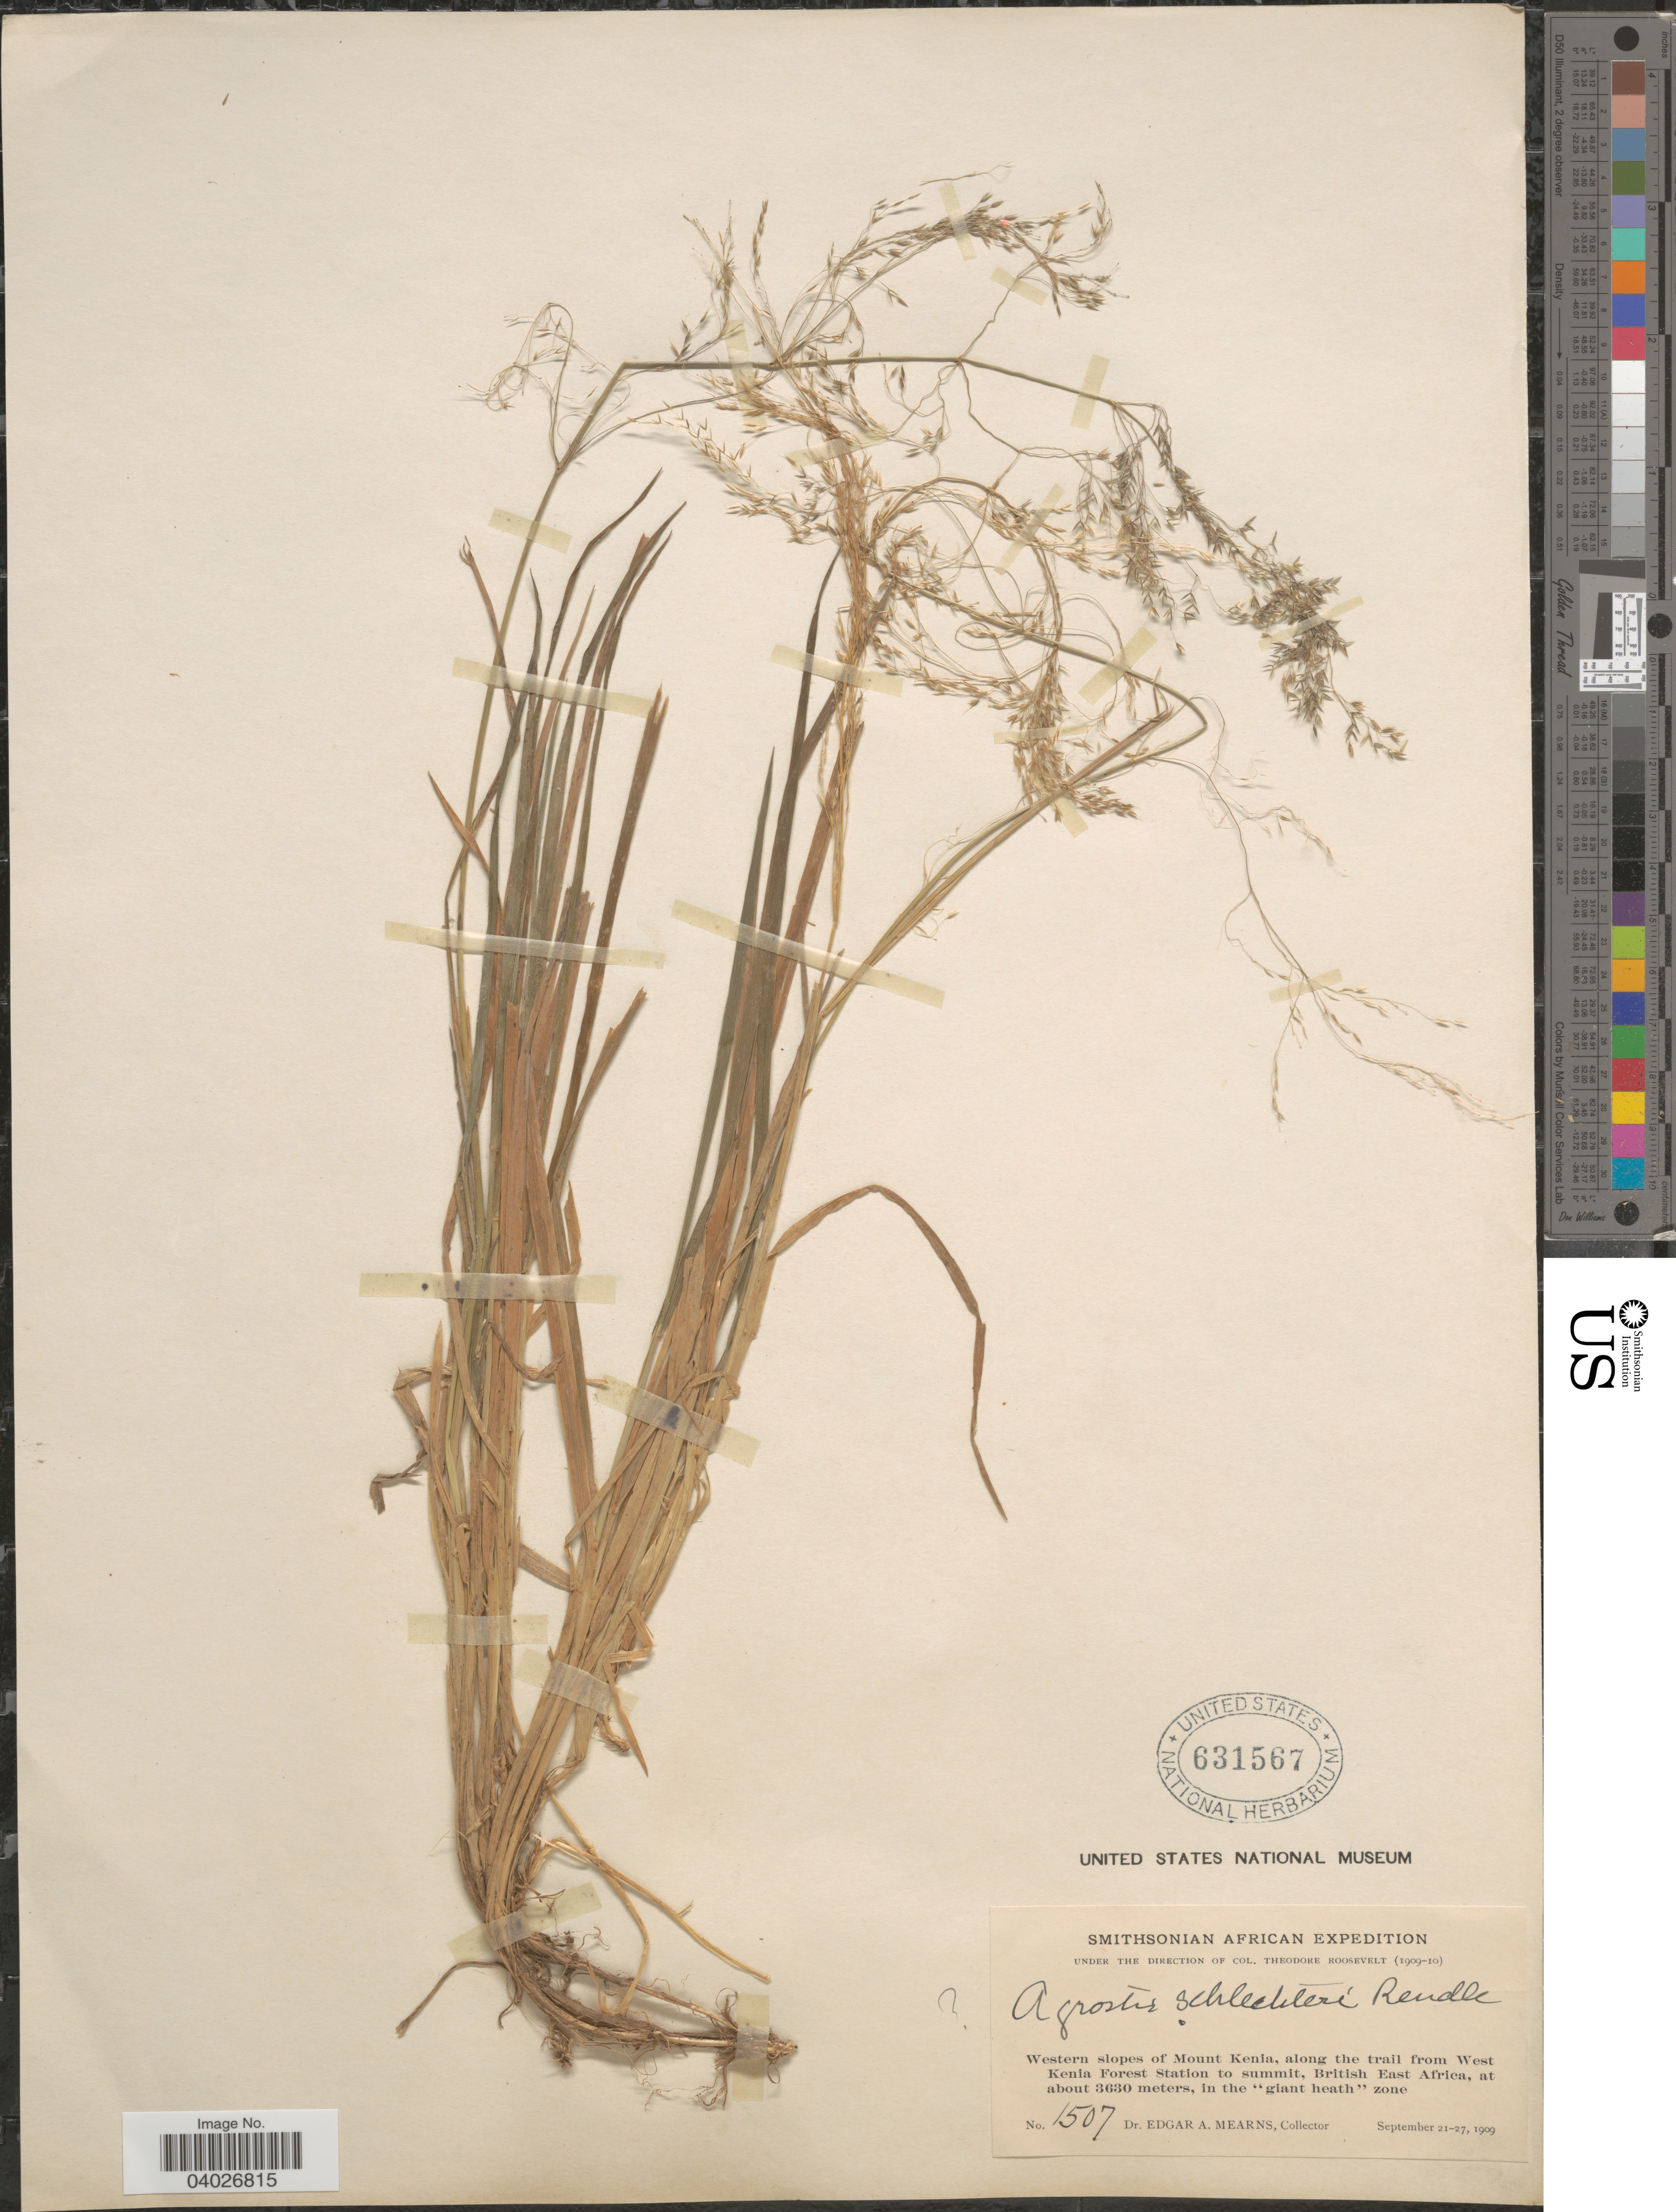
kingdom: Plantae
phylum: Tracheophyta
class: Liliopsida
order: Poales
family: Poaceae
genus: Agrostis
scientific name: Agrostis sp.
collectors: E. A. Mearns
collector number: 1507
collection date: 1909-09-21/1909-09-27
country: Kenya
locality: Western slopes of Mount Kenia, along the trail from West Kenia Forest Station to summit, British East Africa, in the "giant heath" zone.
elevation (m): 3630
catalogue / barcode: US 631567